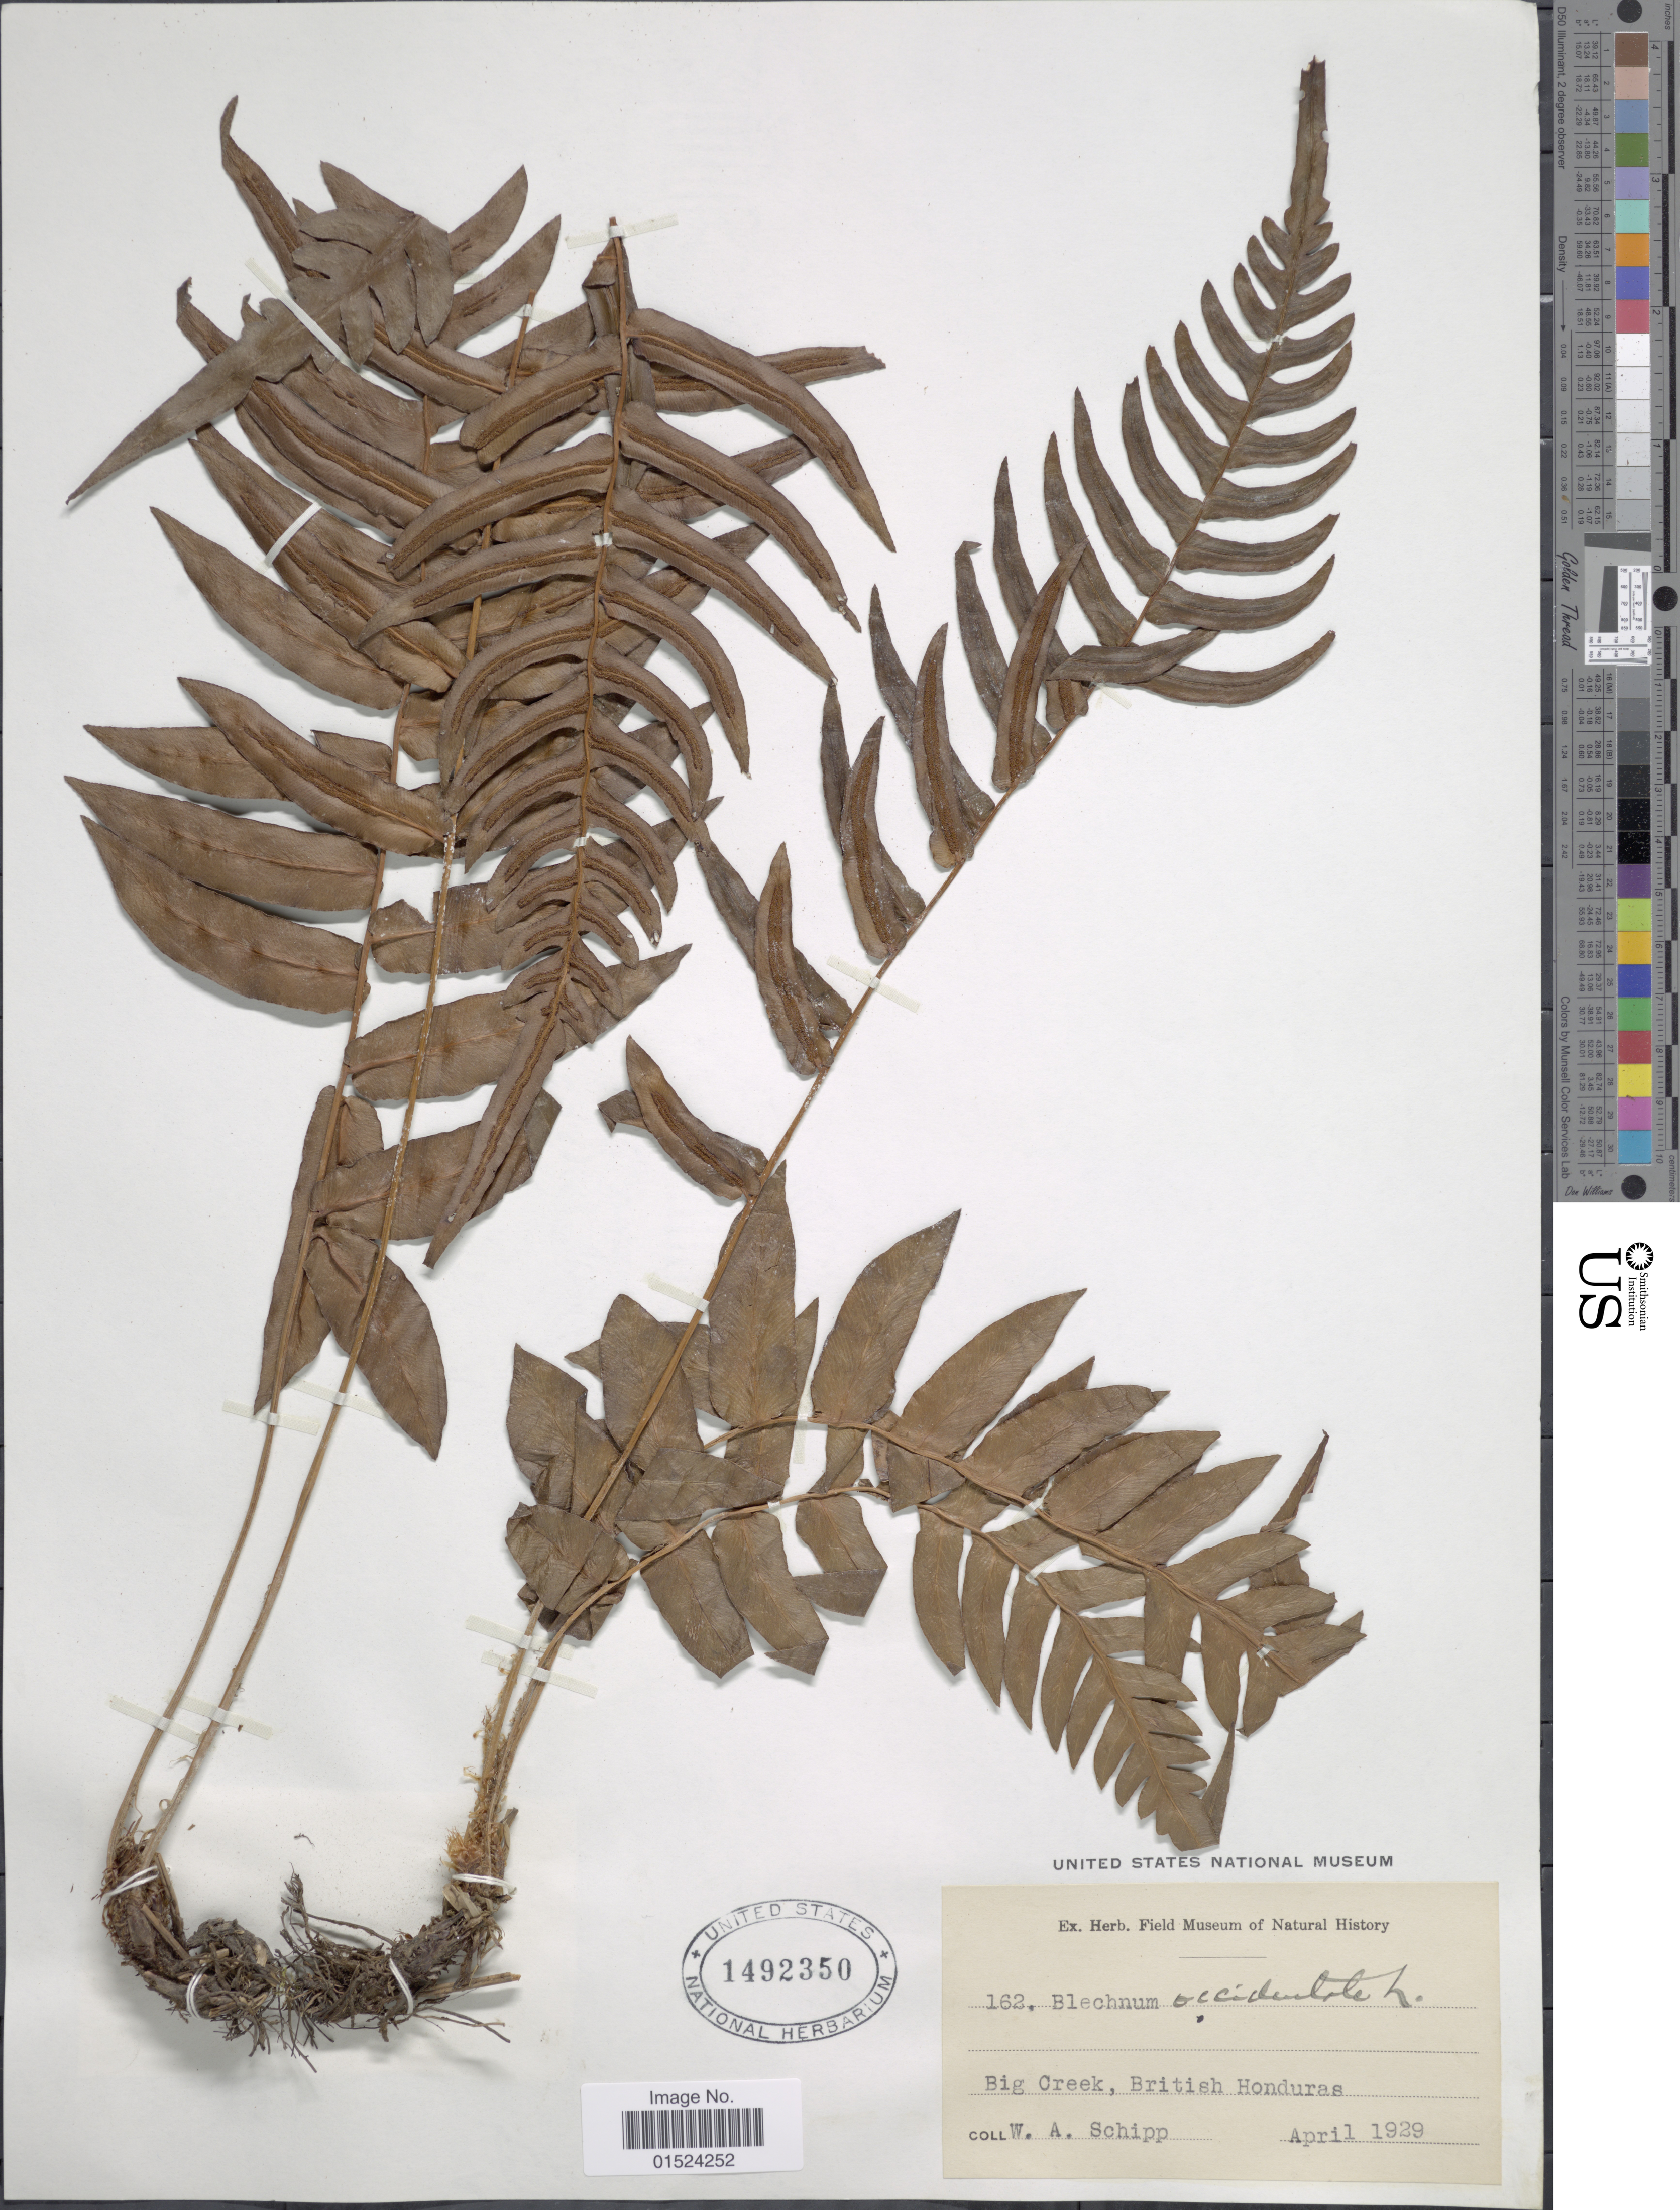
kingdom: Plantae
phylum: Tracheophyta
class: Polypodiopsida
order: Polypodiales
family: Blechnaceae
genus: Blechnum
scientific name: Blechnum occidentale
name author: L.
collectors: W. Schipp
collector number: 162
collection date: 1929-04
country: Belize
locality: British Honduras, Big Creek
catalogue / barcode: US 1492350